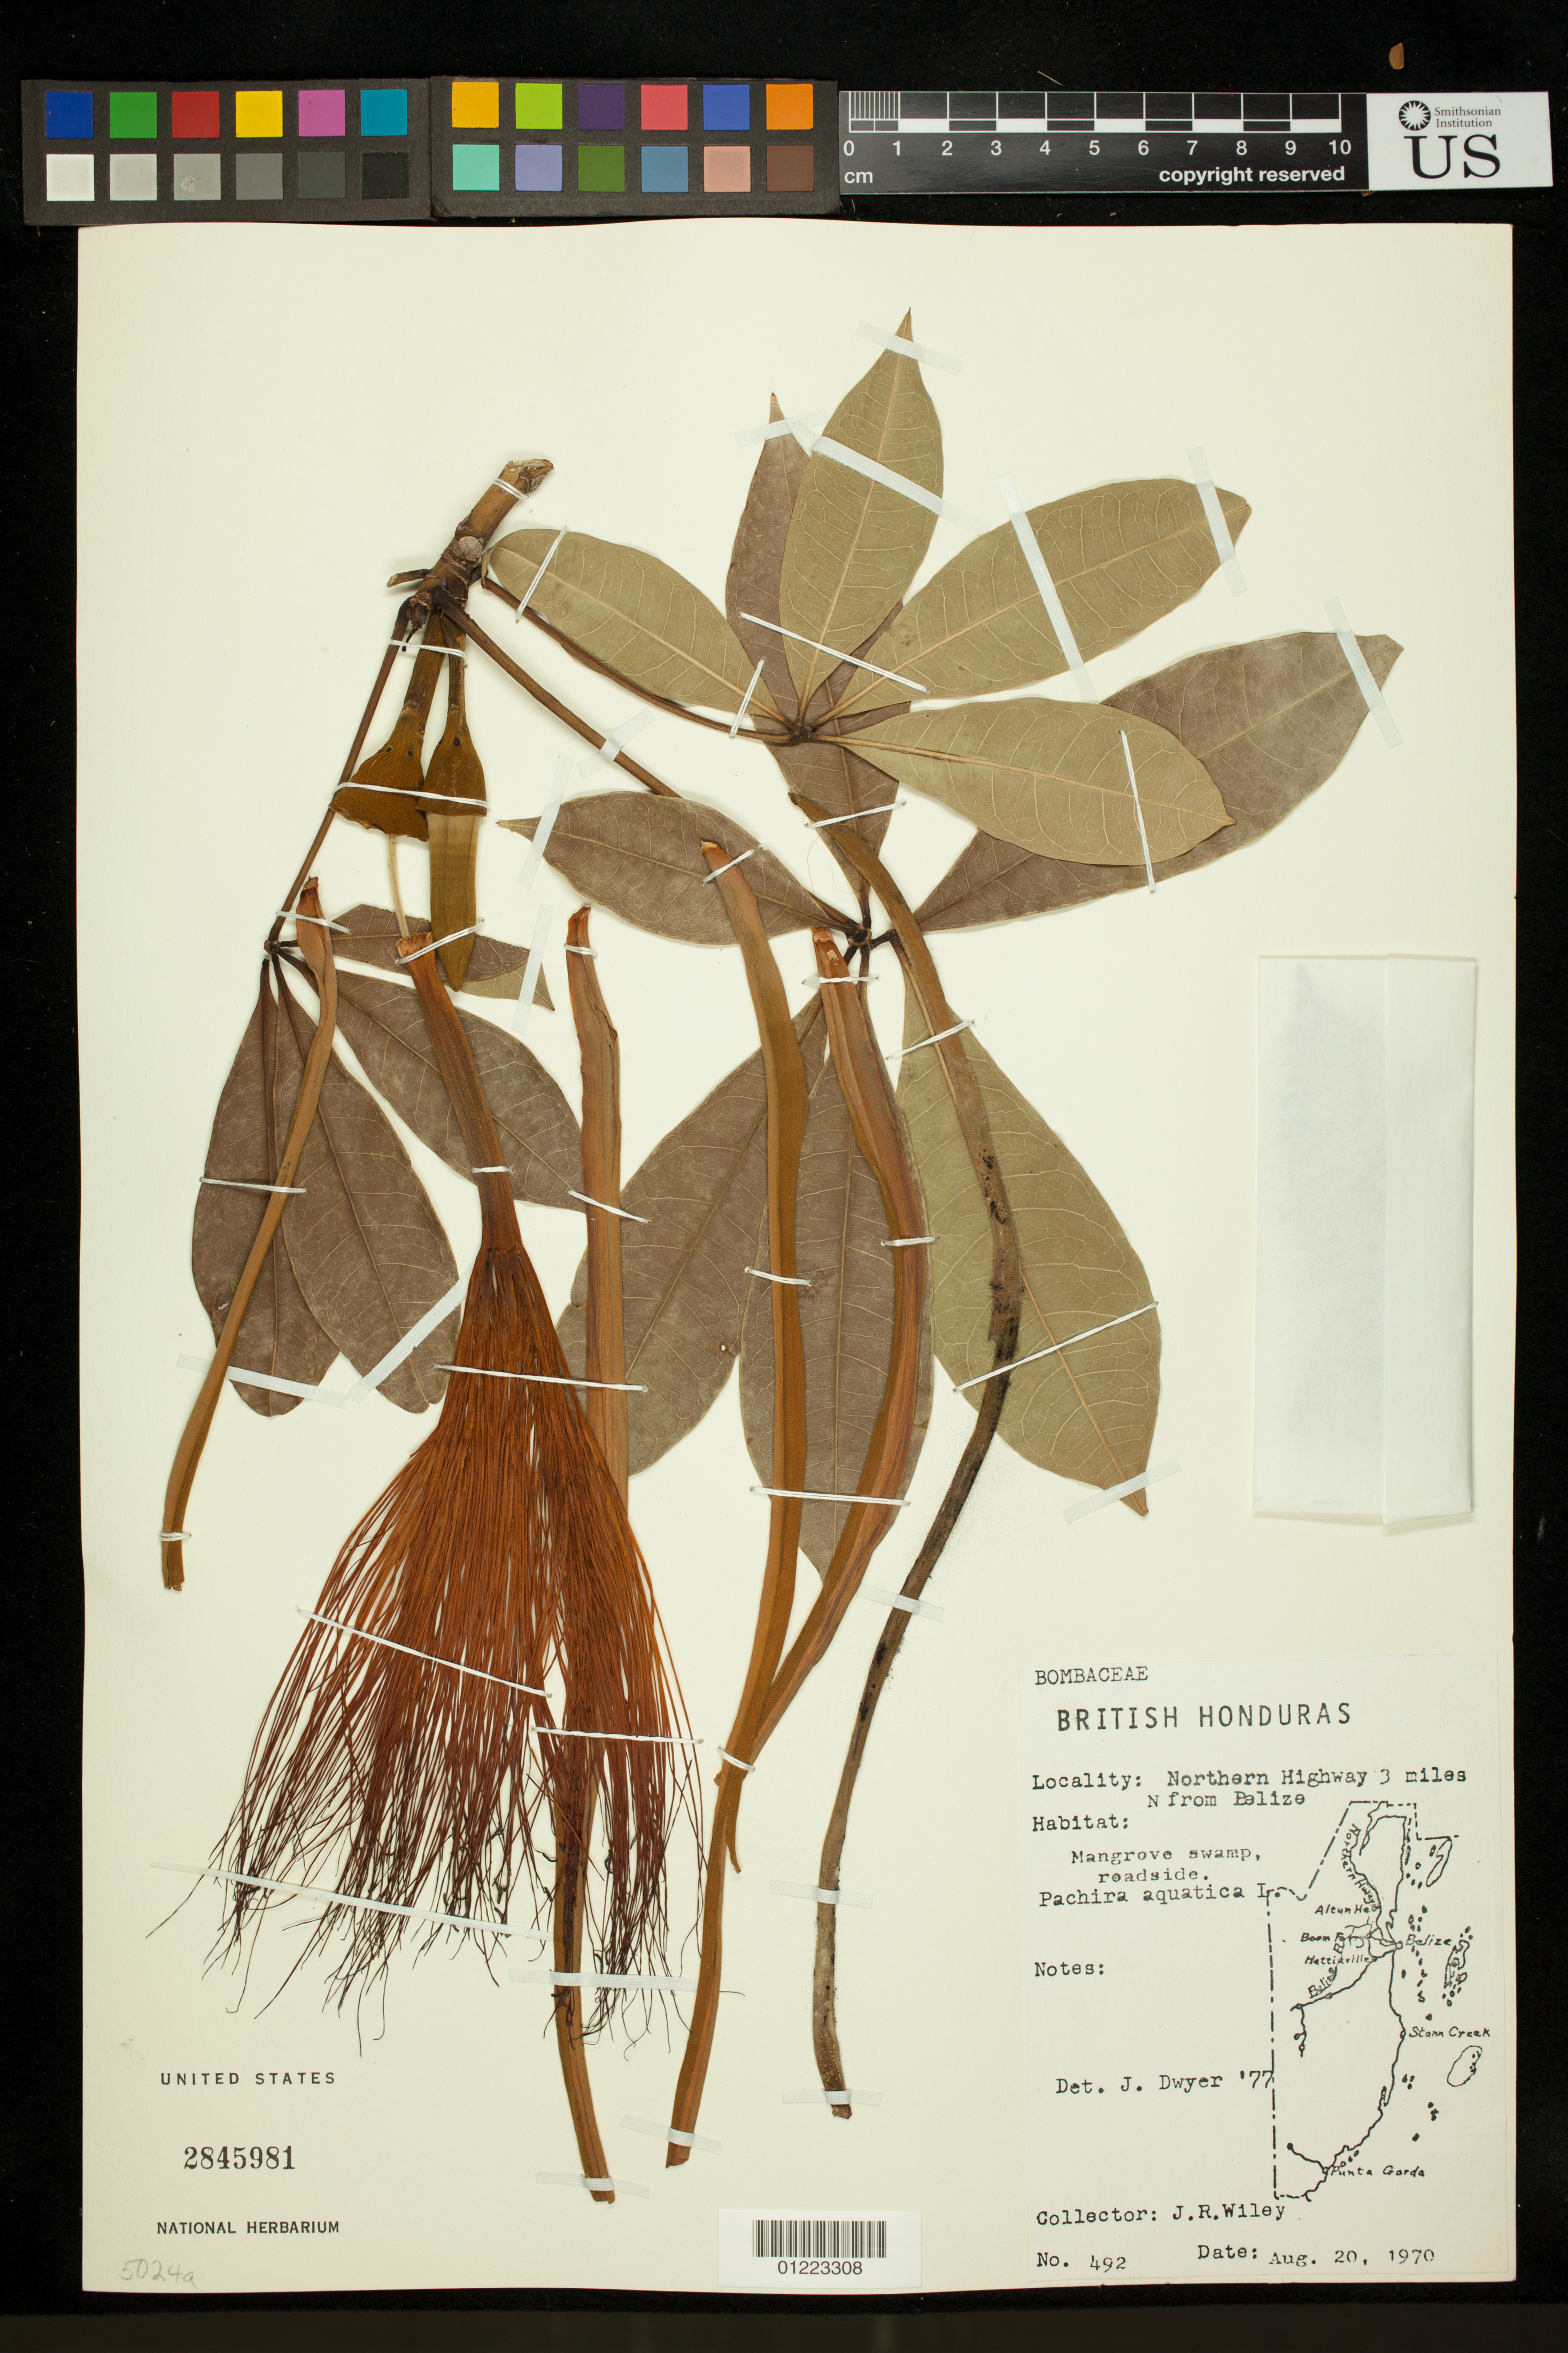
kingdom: Plantae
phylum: Tracheophyta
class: Magnoliopsida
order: Malvales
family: Malvaceae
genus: Pachira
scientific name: Pachira aquatica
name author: Aubl.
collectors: J. Wiley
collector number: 492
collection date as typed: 8/20/1970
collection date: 1970-08-20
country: Belize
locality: Northern Highway, 3 miles north from Belize, mangrove swamp, roadside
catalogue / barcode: US 2845981